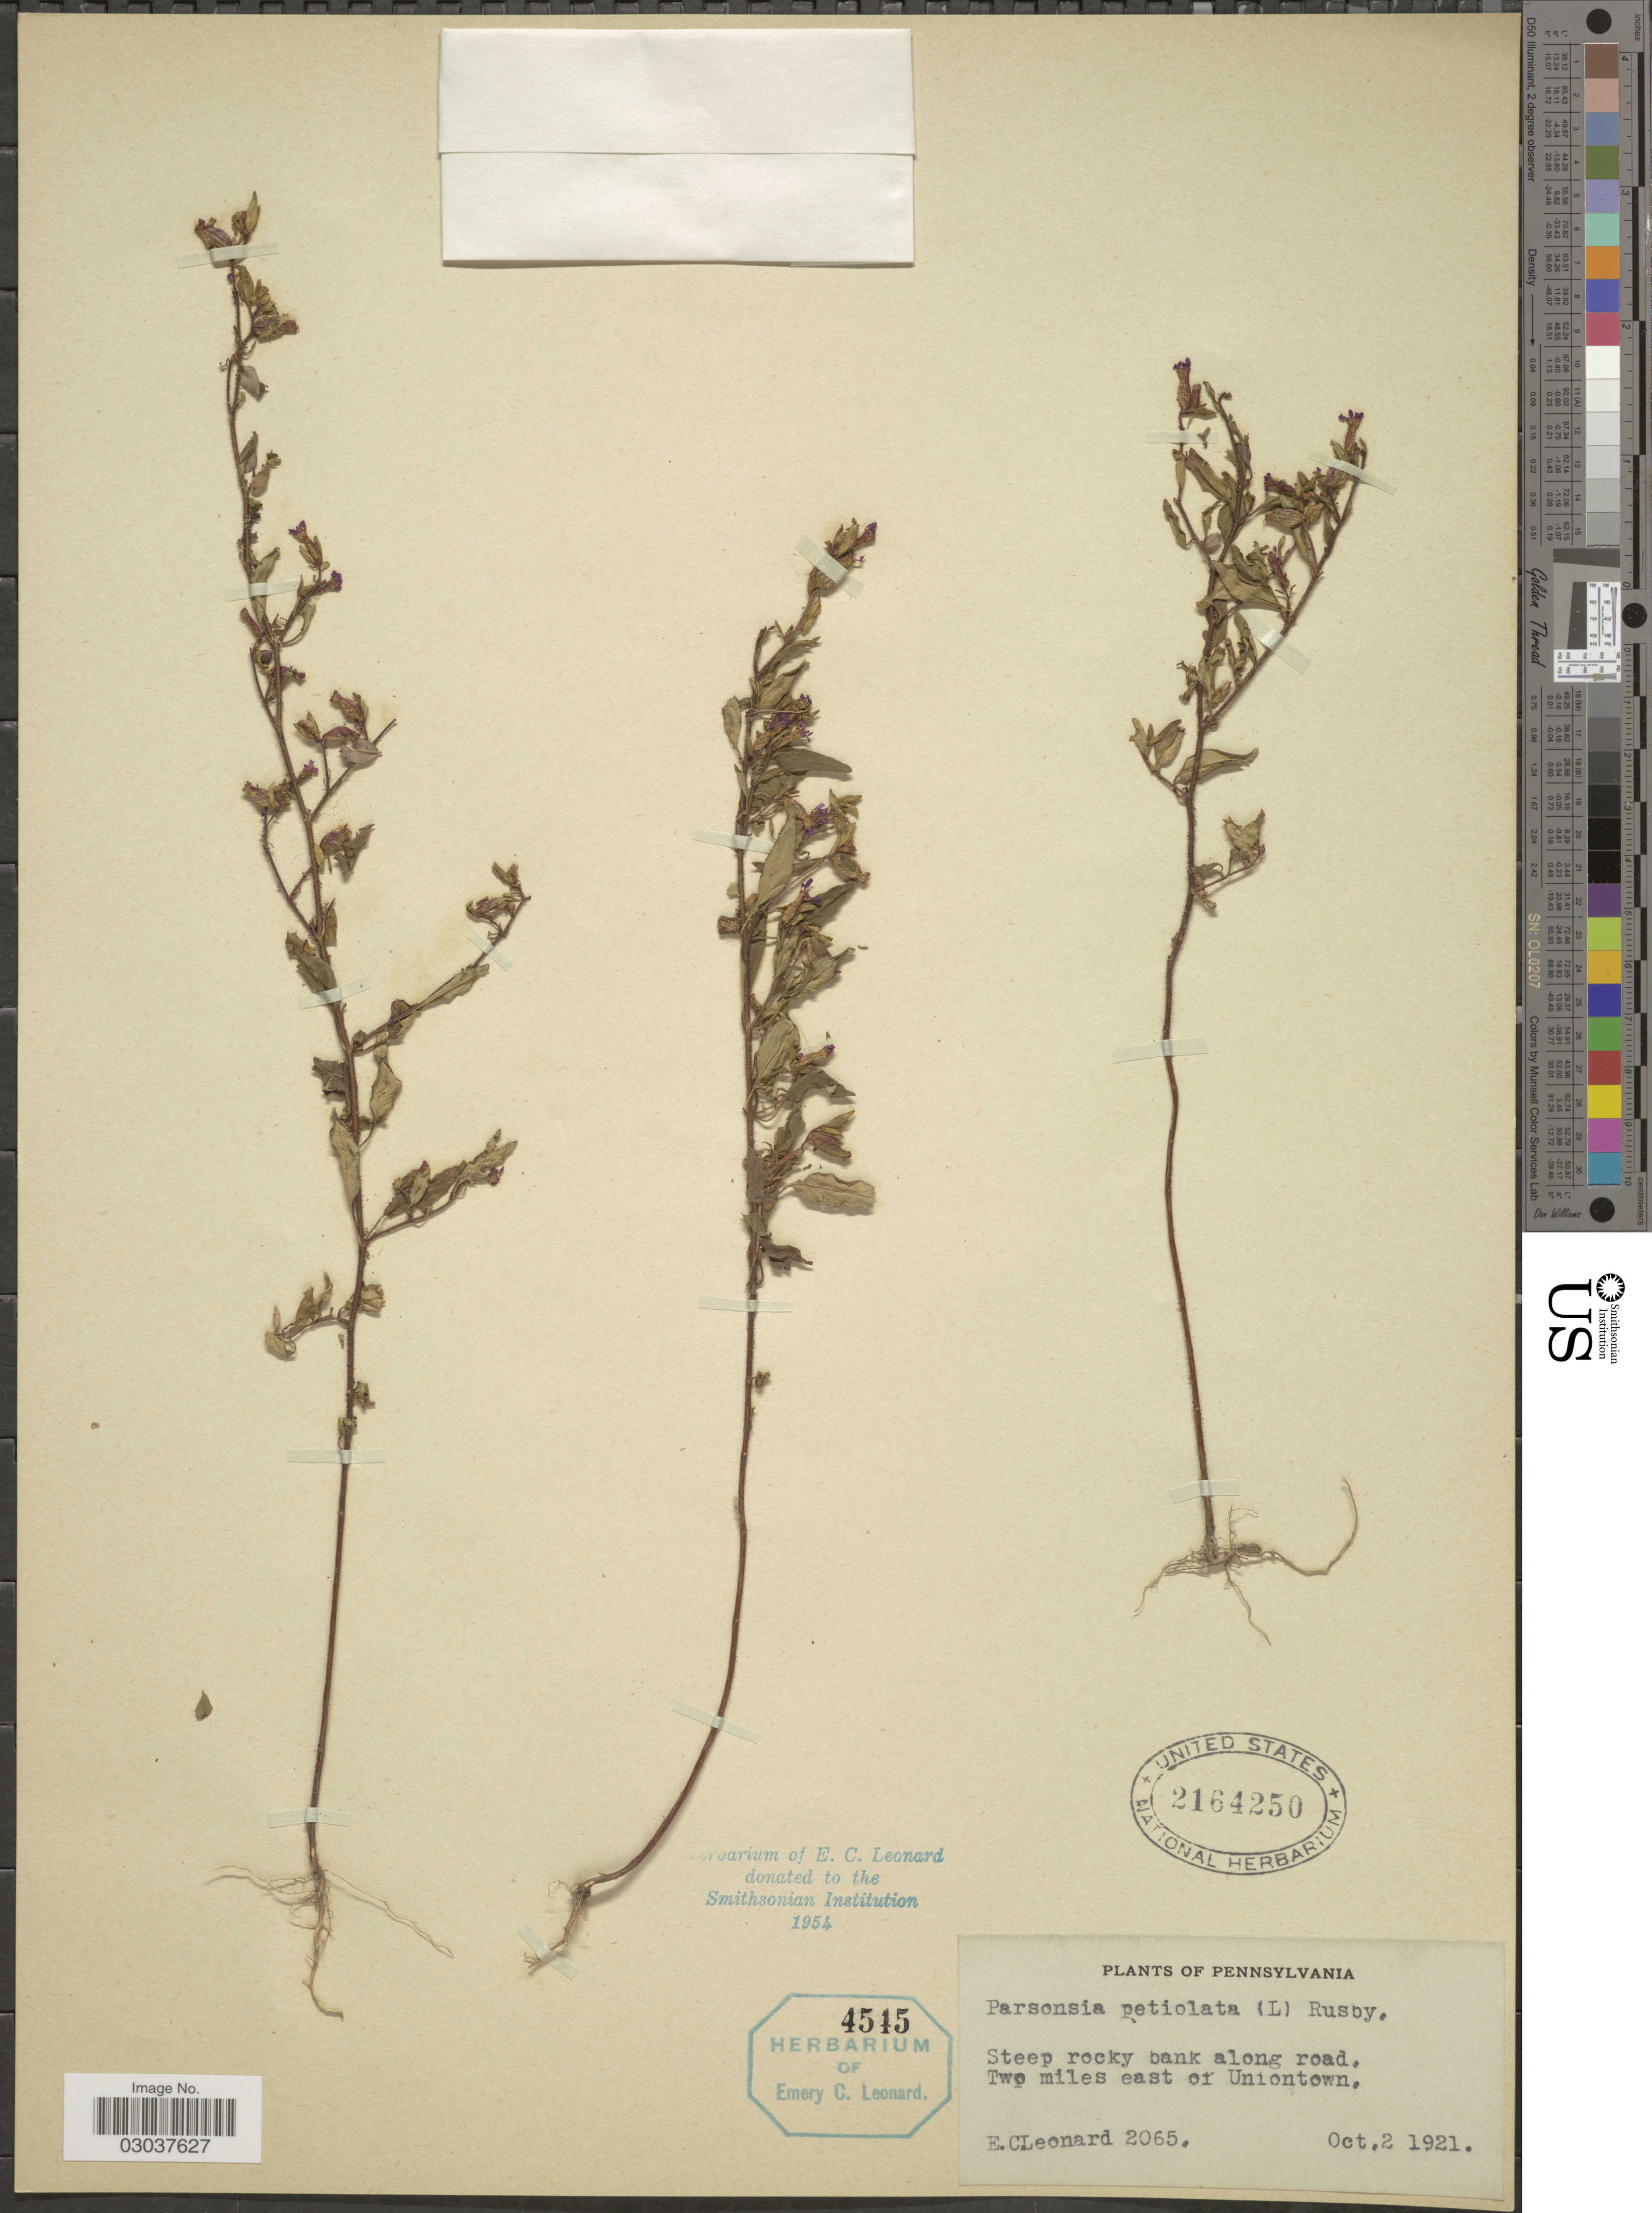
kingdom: Plantae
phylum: Tracheophyta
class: Magnoliopsida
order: Myrtales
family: Lythraceae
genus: Cuphea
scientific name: Cuphea petiolata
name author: Pohl ex Koehne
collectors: E. C. Leonard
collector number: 2065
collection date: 1921-10-02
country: United States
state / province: Pennsylvania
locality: Steep rocky bank along road, Twp miles east of Uniontown.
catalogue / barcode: US 2164250